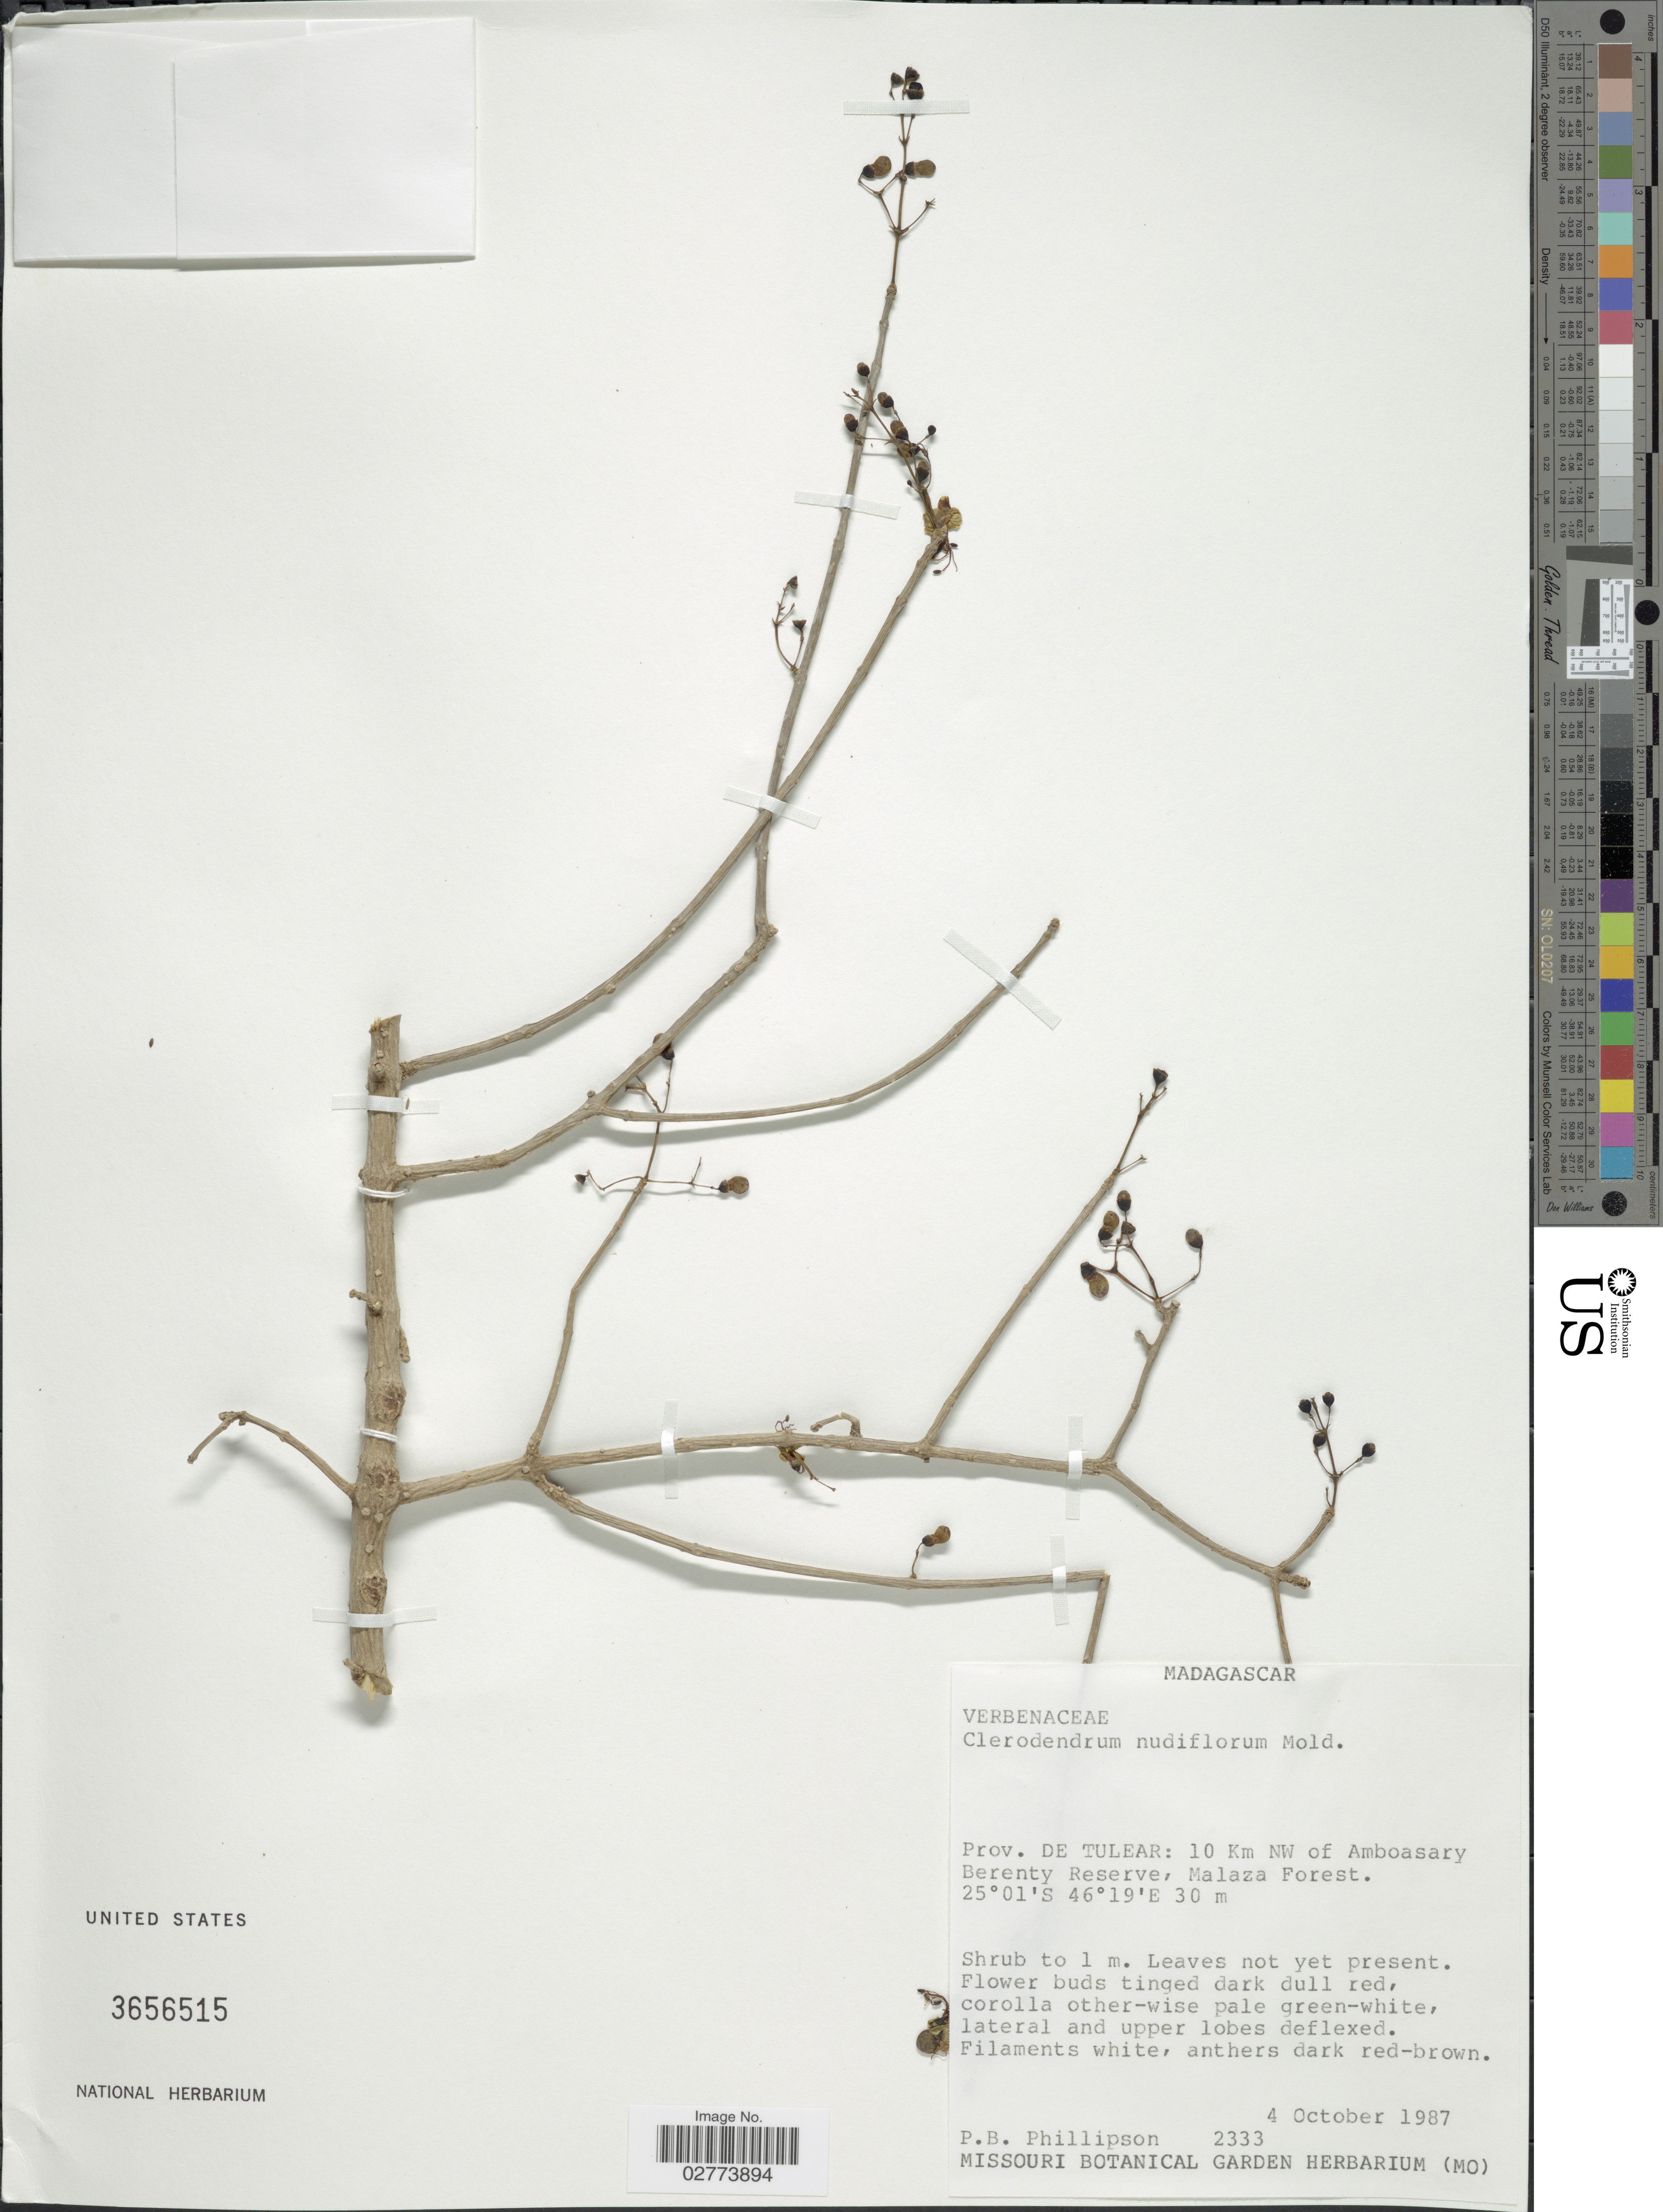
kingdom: Plantae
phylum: Tracheophyta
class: Magnoliopsida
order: Lamiales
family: Lamiaceae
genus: Clerodendrum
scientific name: Clerodendrum nudiflorum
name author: Moldenke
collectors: P. B. Phillipson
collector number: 2333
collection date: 1987-10-04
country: Madagascar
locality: Prov. de Tulear: 10 Km NW of Amboasary Berenty Reserve, Malaza Forest.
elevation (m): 30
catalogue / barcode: US 3656515